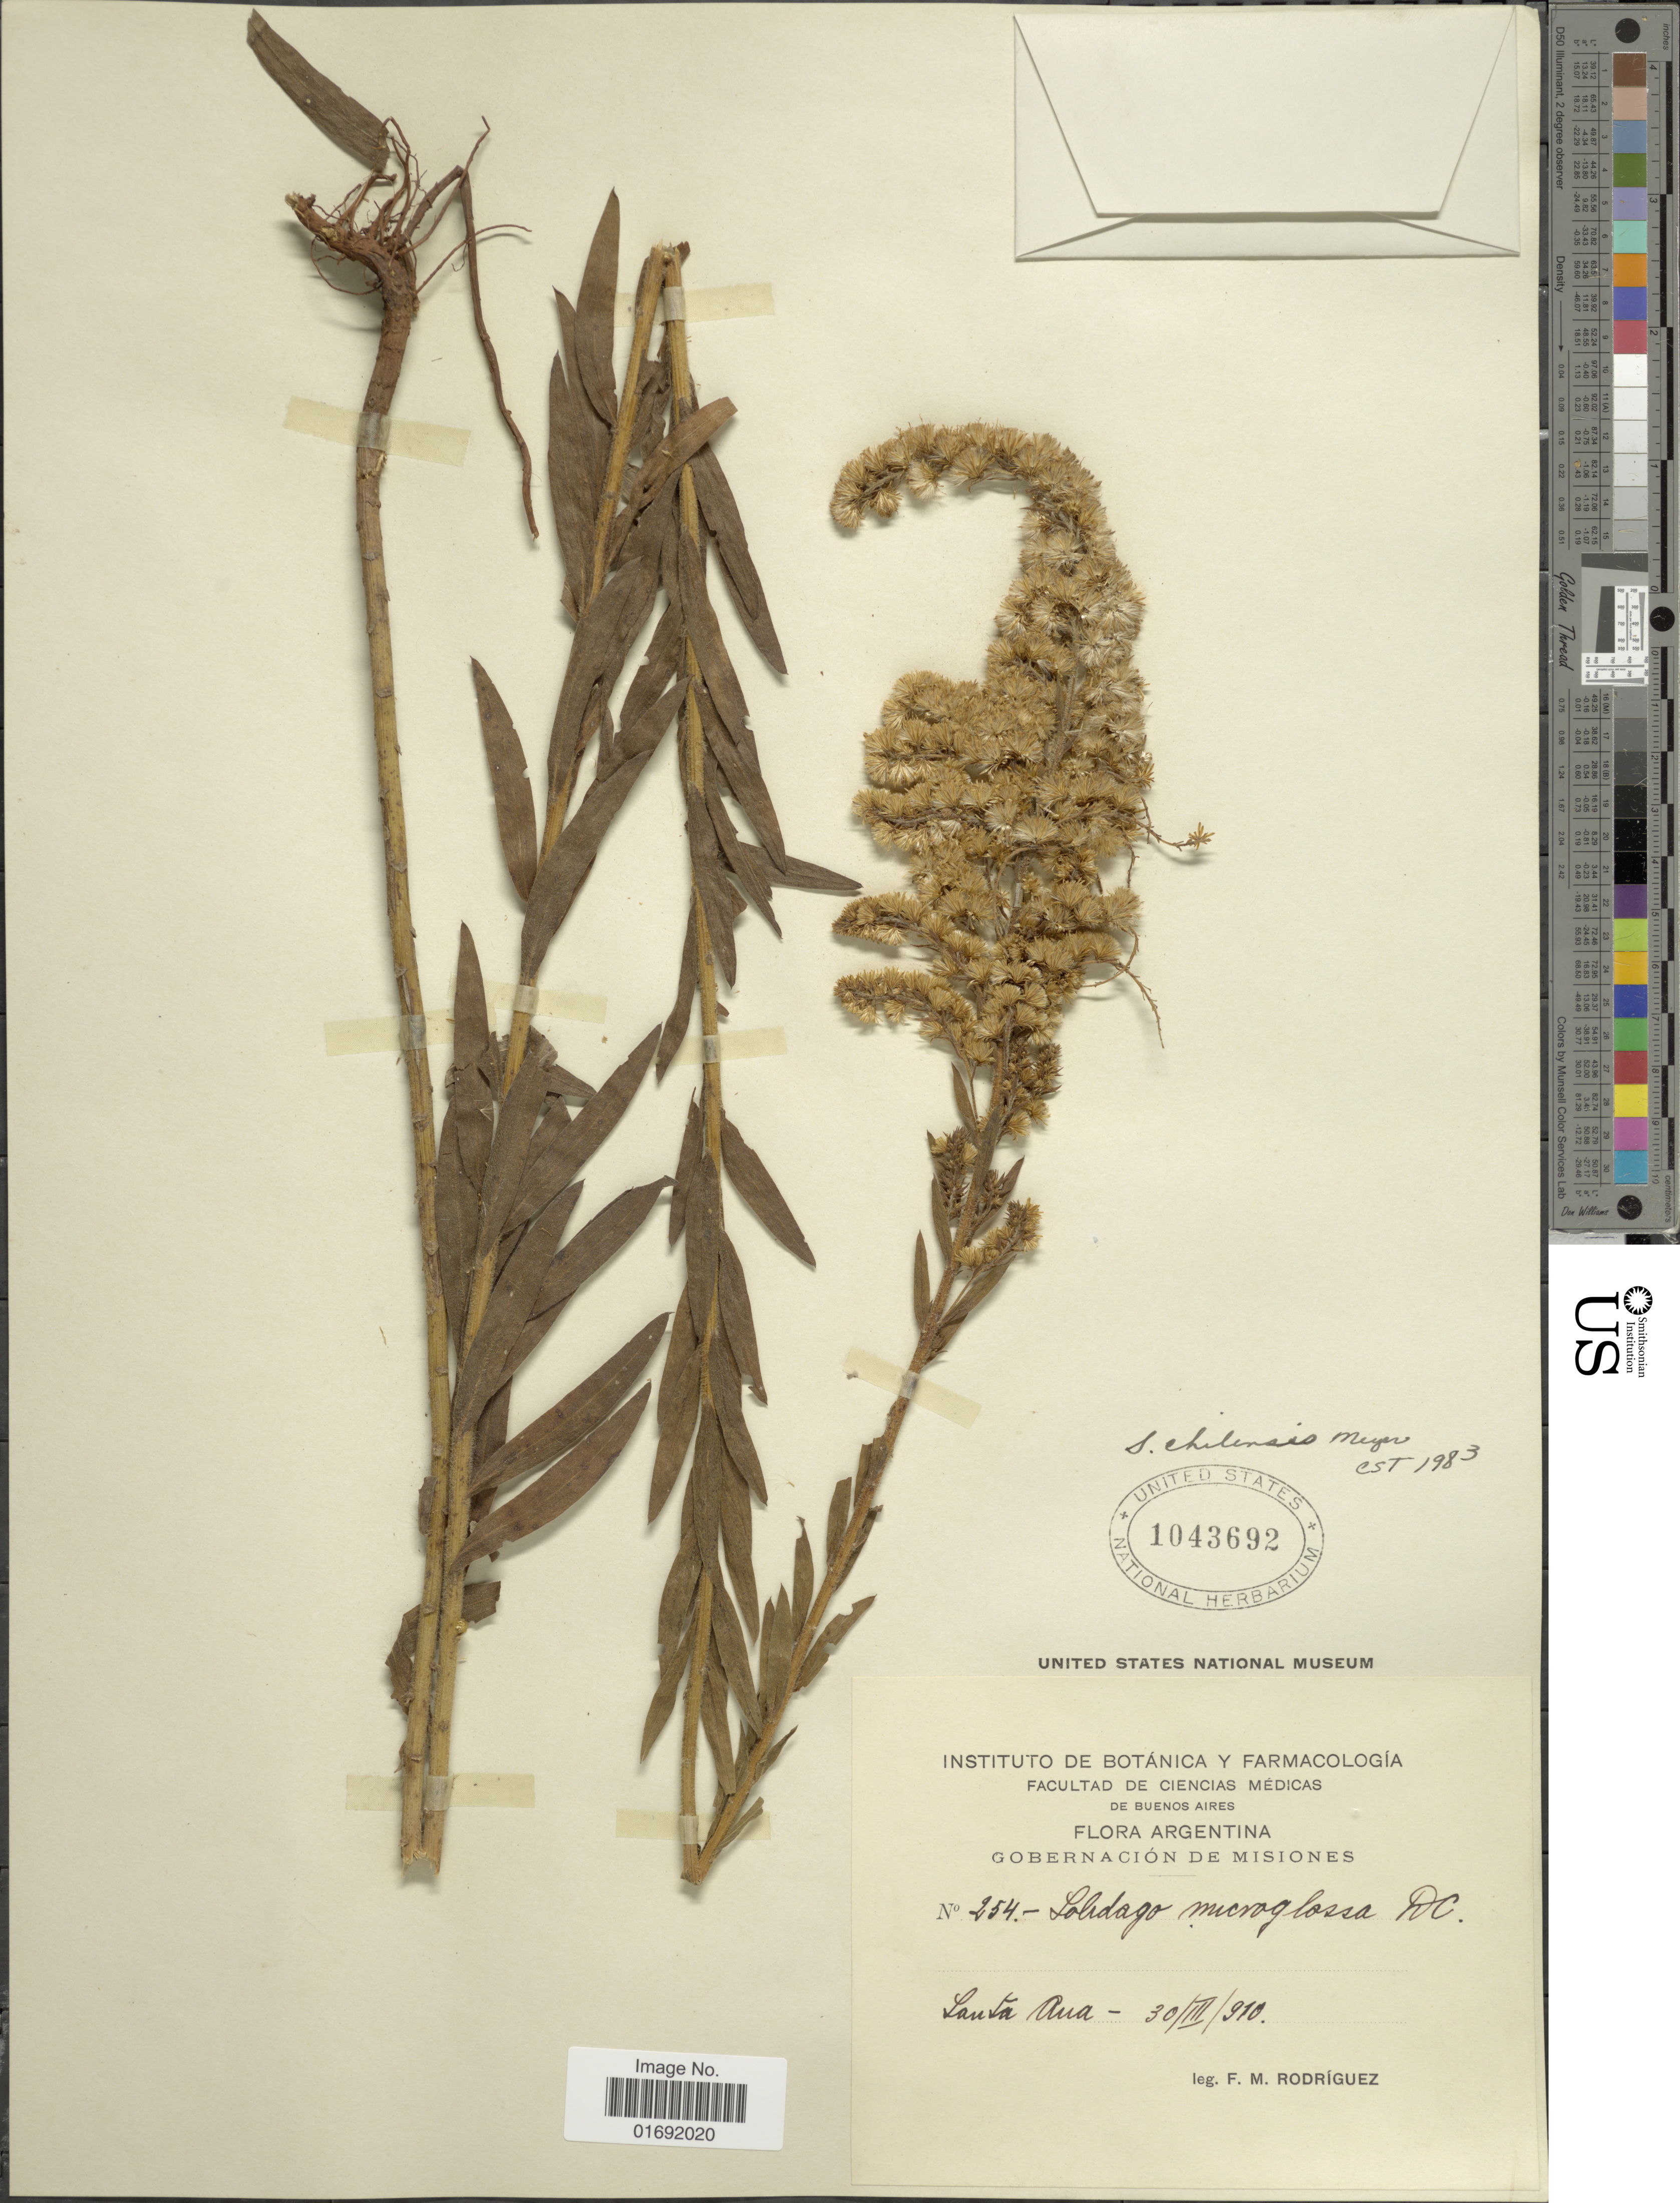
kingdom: Plantae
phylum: Tracheophyta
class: Magnoliopsida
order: Asterales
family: Asteraceae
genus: Solidago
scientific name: Solidago chilensis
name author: Meyen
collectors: F. M. Rodriguez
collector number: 254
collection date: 1910-03-30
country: Argentina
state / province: Misiones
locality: Gobernacion de Misiones, Santa Ana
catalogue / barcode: US 1043692